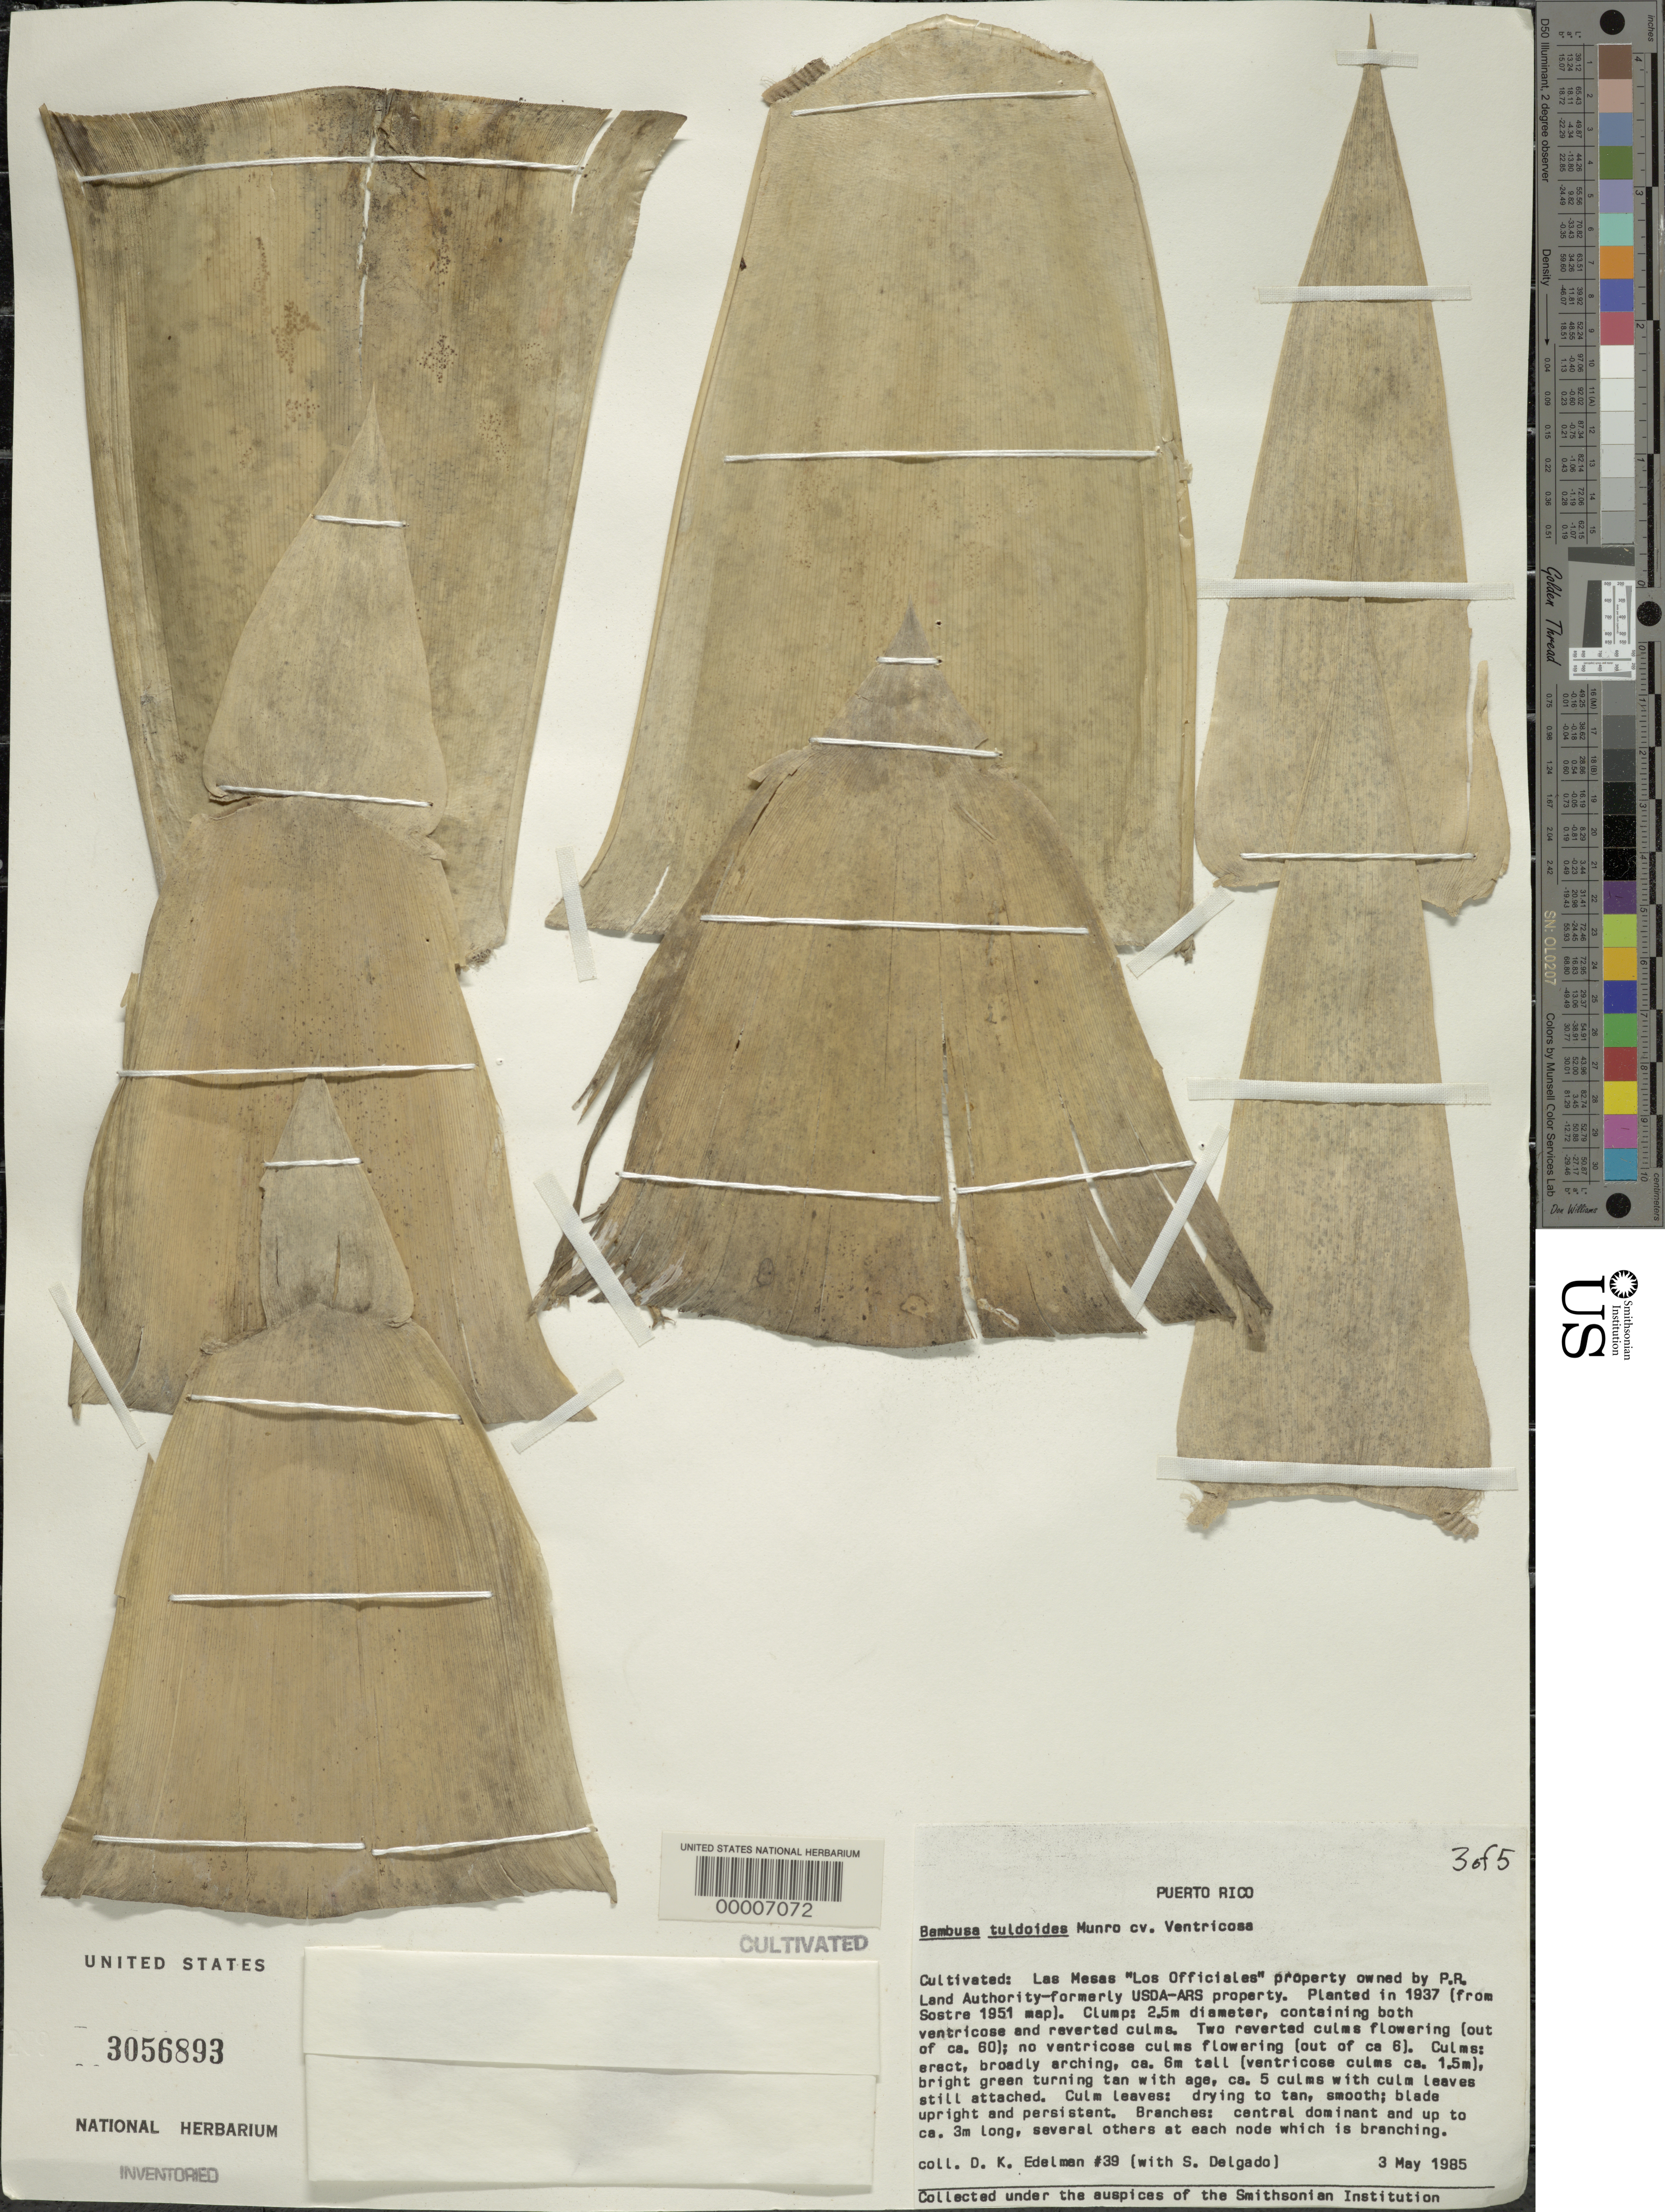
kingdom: Plantae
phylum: Tracheophyta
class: Liliopsida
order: Poales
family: Poaceae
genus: Bambusa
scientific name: Bambusa tuldoides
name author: Munro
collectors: D. Edelman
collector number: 39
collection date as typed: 03 May 1985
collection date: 1985-05-03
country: Puerto Rico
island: Greater Antilles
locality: Las mesas "los officiales"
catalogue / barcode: US 3056893